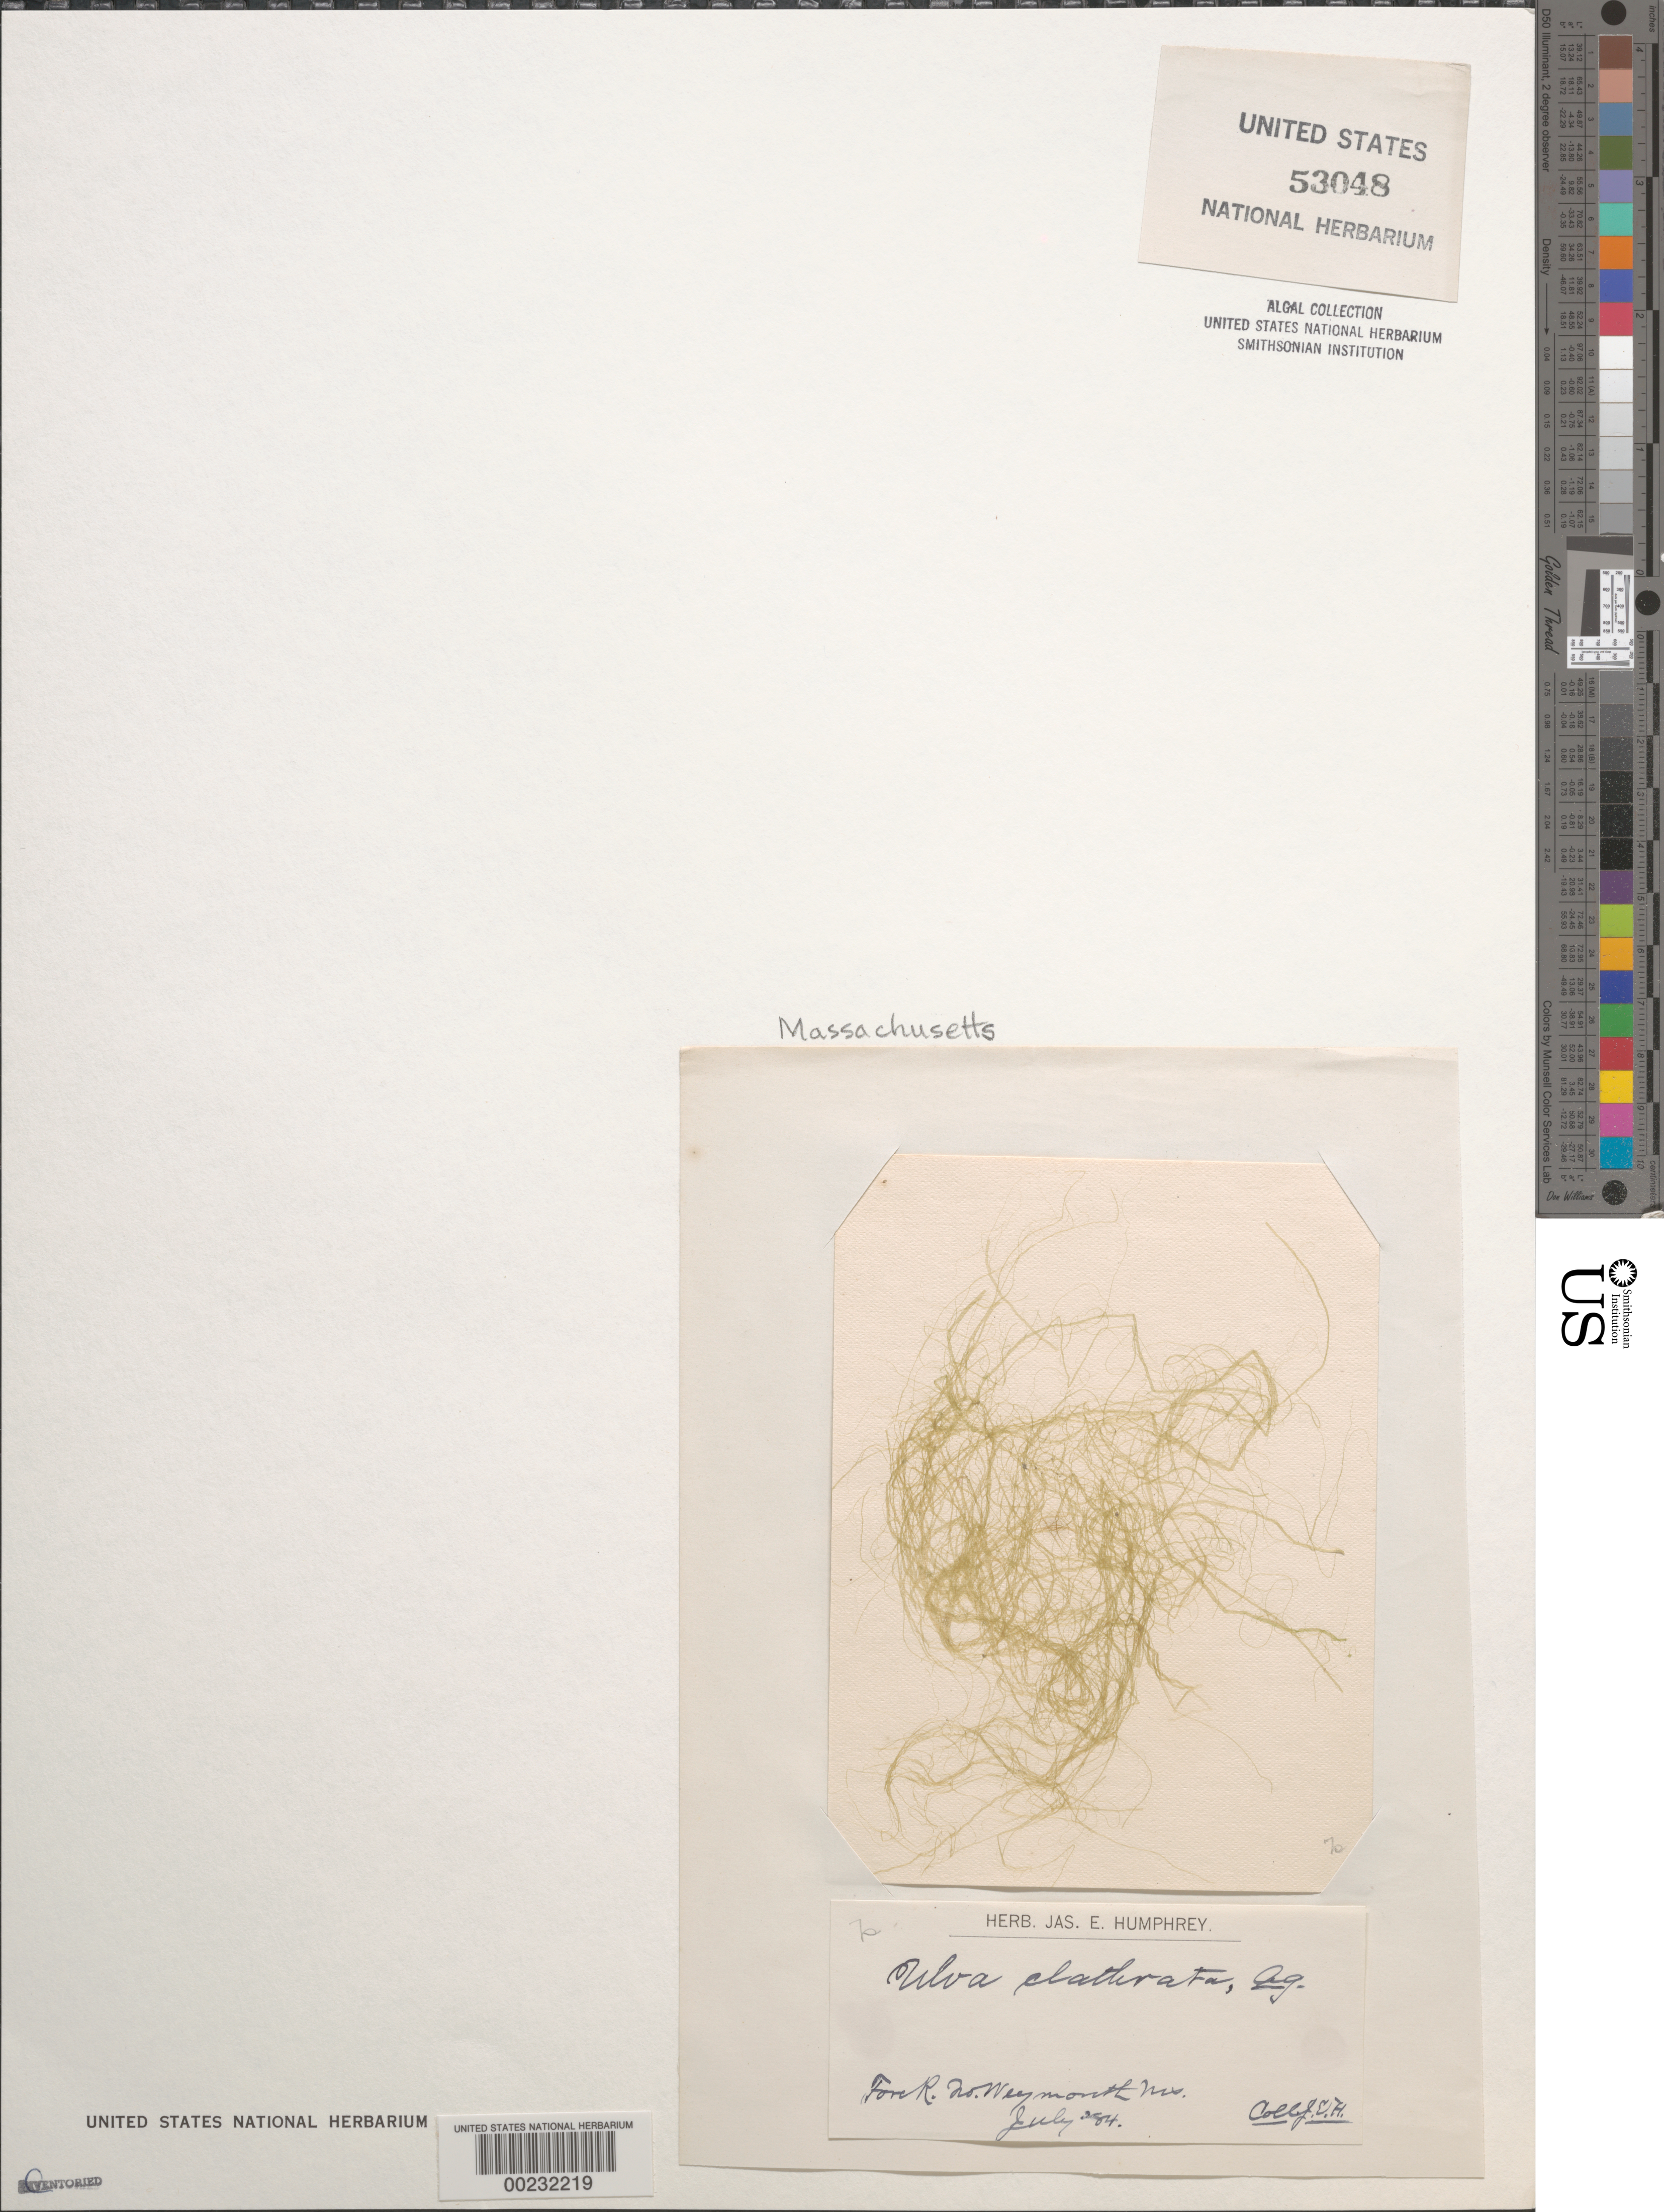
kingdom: Plantae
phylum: Chlorophyta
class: Ulvophyceae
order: Cladophorales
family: Cladophoraceae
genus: Cladophora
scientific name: Cladophora vagabunda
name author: (L.) C. Hoek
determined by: Algae name updating Project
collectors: J. Humphrey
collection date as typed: Jul 1894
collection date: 1894-07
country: United States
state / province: Massachusetts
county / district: Norfolk County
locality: Fore River, North Weymouth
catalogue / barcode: US 53048